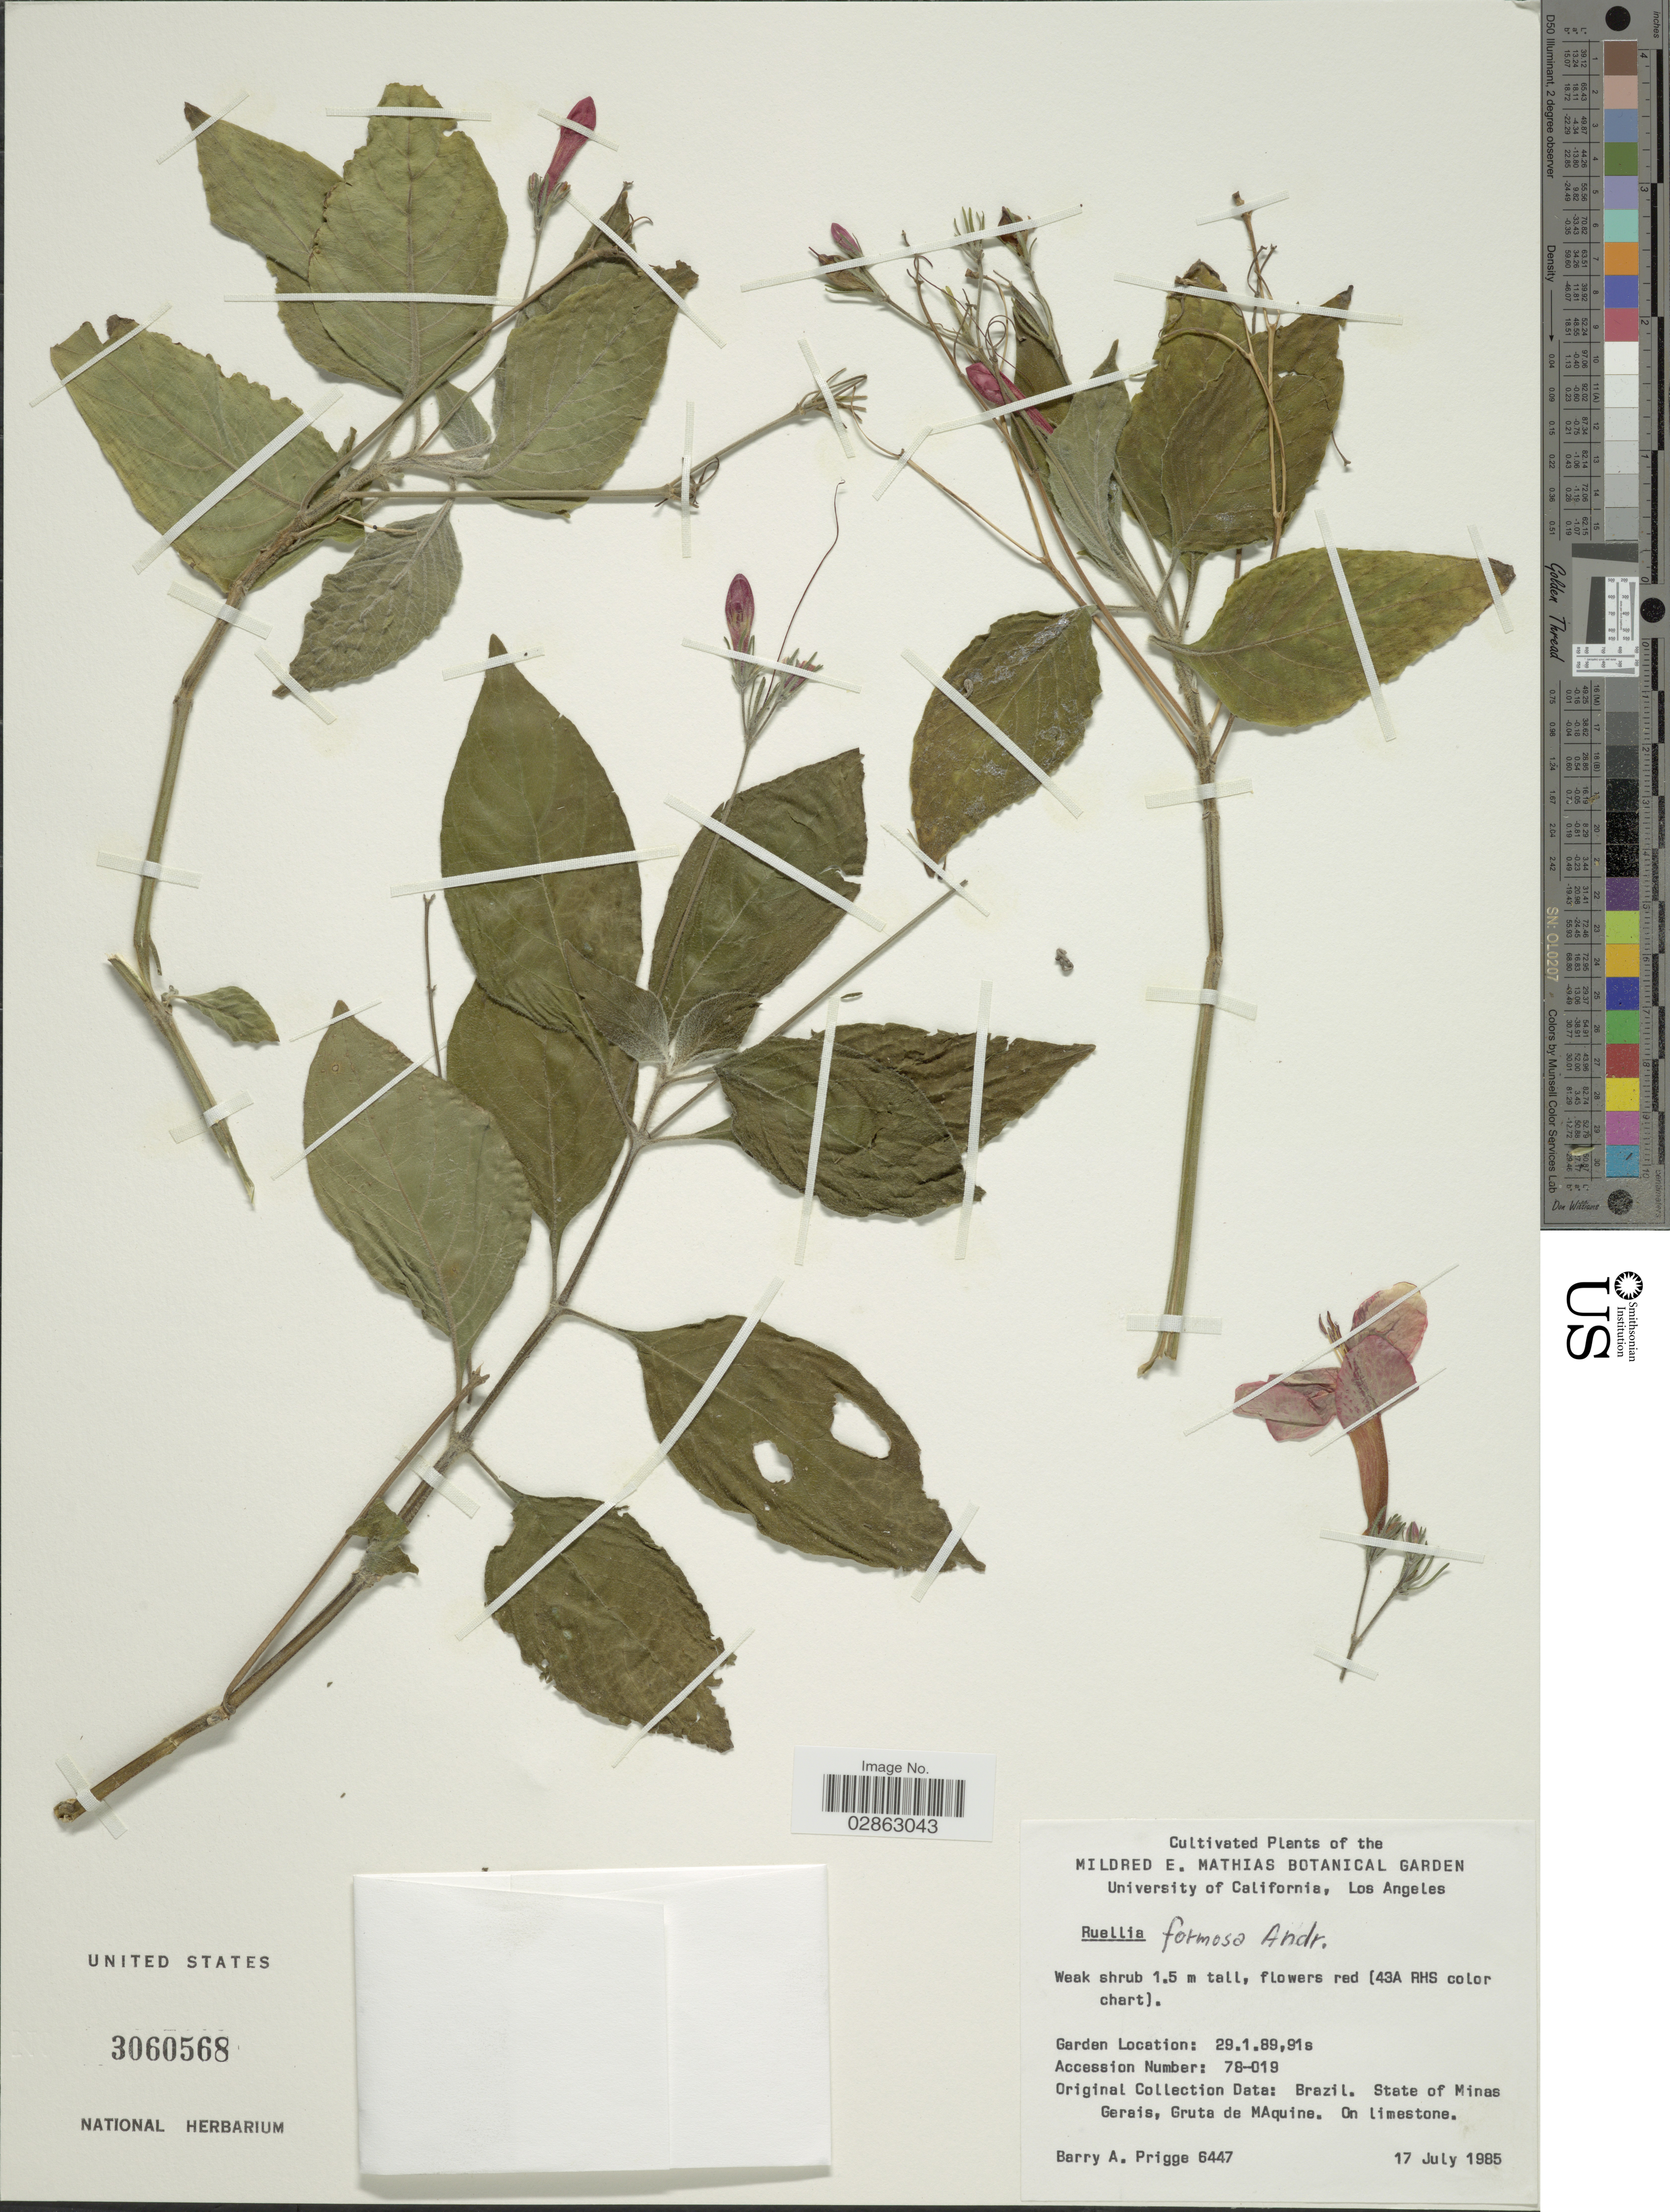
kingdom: Plantae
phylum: Tracheophyta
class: Magnoliopsida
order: Lamiales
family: Acanthaceae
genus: Ruellia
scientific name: Ruellia sp.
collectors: B. Prigge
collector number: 6447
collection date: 1985-07-17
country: United States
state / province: California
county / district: Los Angeles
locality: Mildred E. Mathias Botanical Garden University of California, Los Angeles.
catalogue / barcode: US 3060568